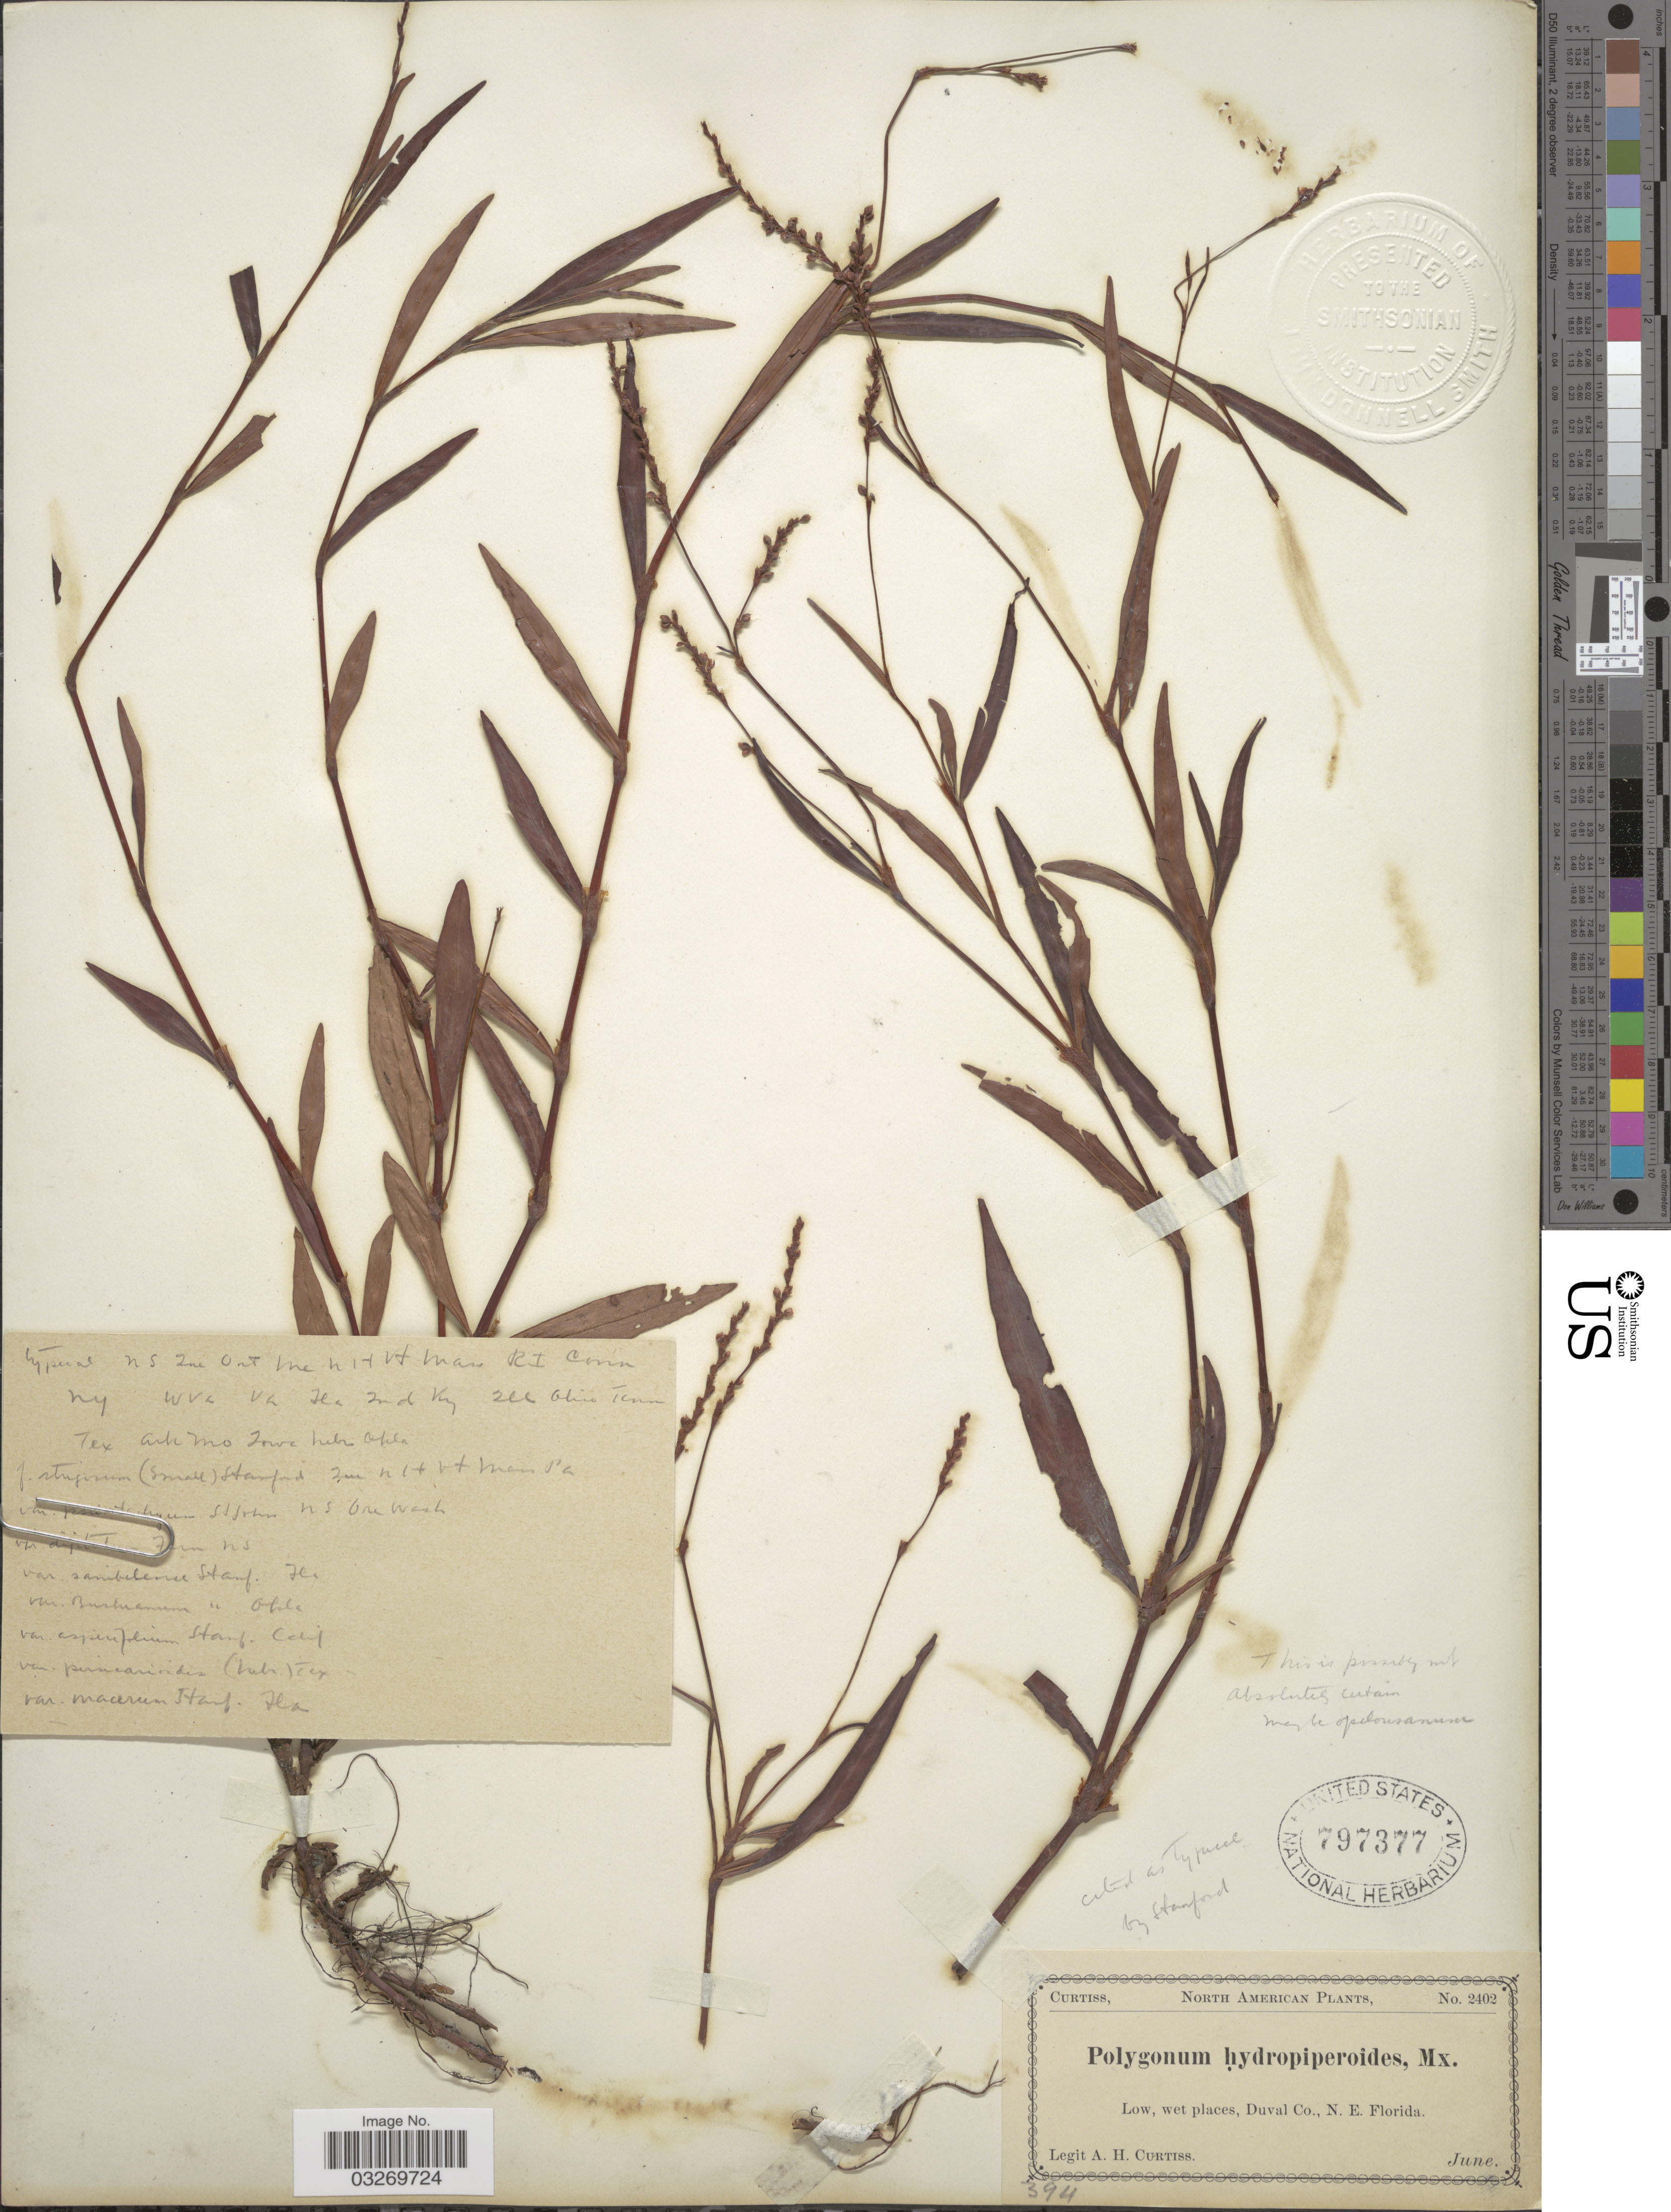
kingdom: Plantae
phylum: Tracheophyta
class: Magnoliopsida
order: Caryophyllales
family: Polygonaceae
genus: Persicaria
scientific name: Persicaria hydropiperoides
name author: (Michx.) Small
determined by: Atha, D. E.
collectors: A. H. Curtiss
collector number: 2402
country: United States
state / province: Florida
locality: Low, wet places, Duval Co., N.E. Florida.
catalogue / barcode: US 797377